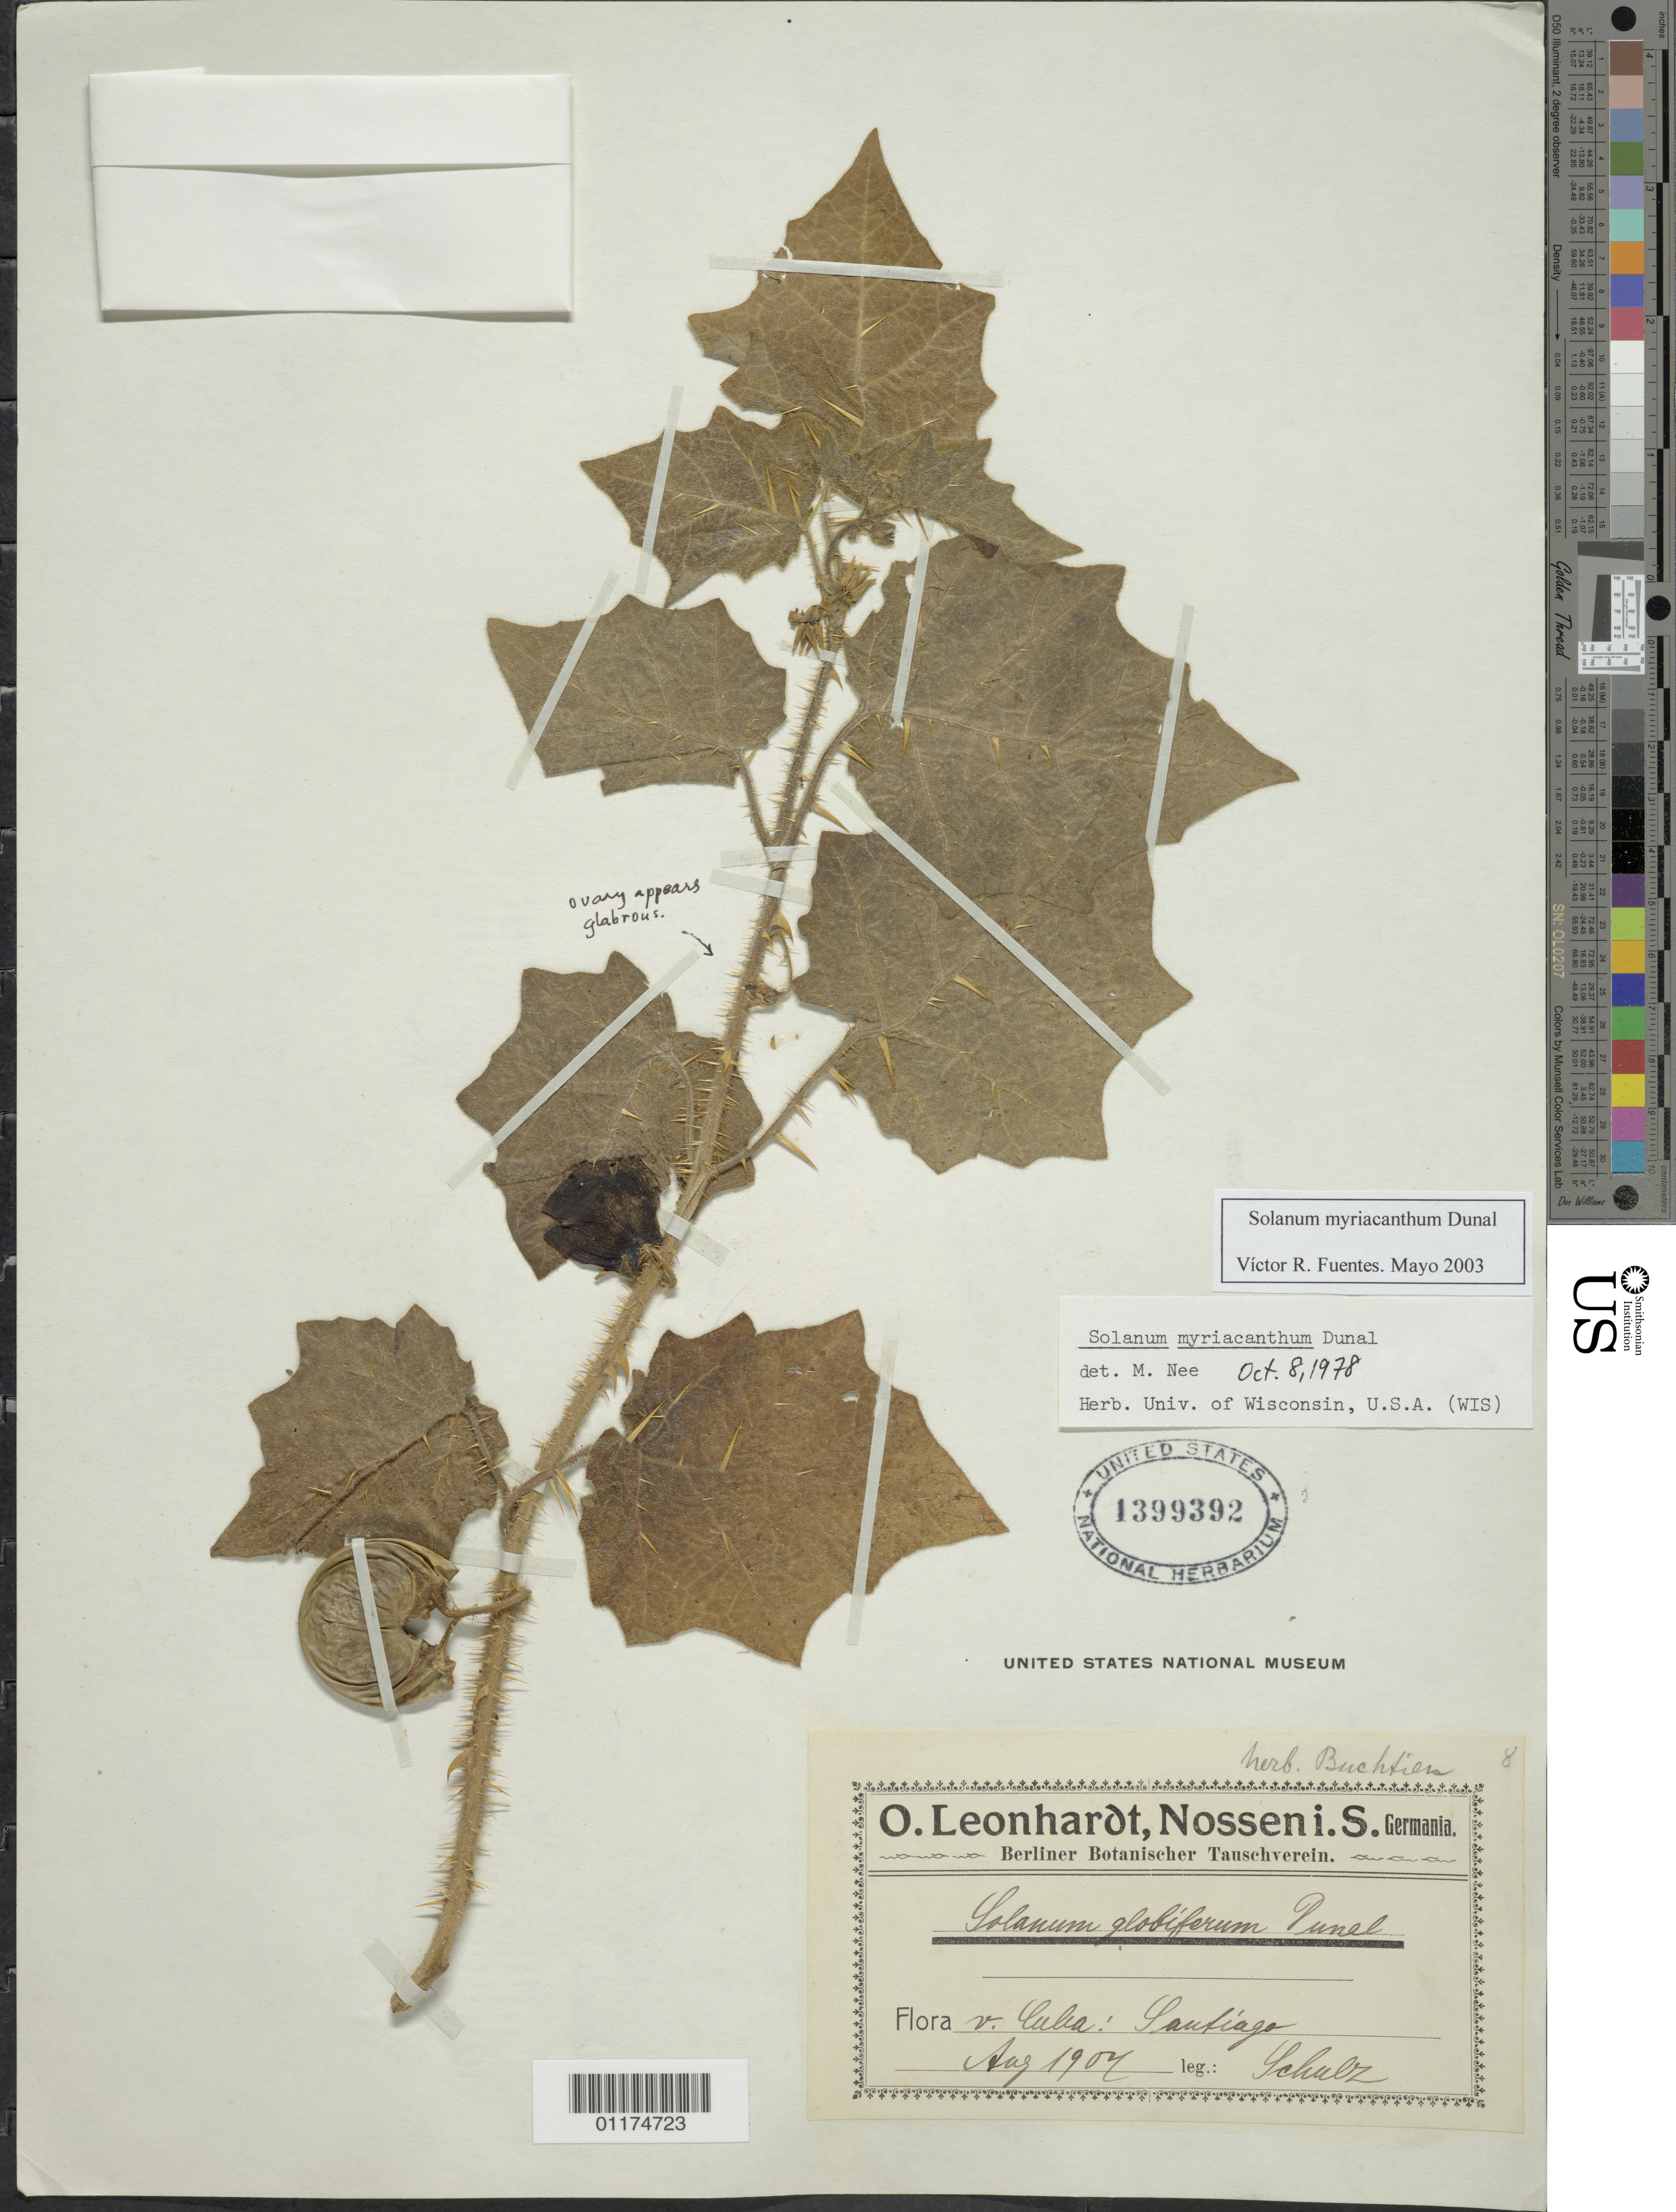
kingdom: Plantae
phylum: Tracheophyta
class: Magnoliopsida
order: Solanales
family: Solanaceae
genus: Solanum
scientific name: Solanum myriacanthum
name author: Dunal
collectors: Schulz, --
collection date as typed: Aug 1907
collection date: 1907-08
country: Cuba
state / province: Santiago de Cuba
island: Cuba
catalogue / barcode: US 1399392